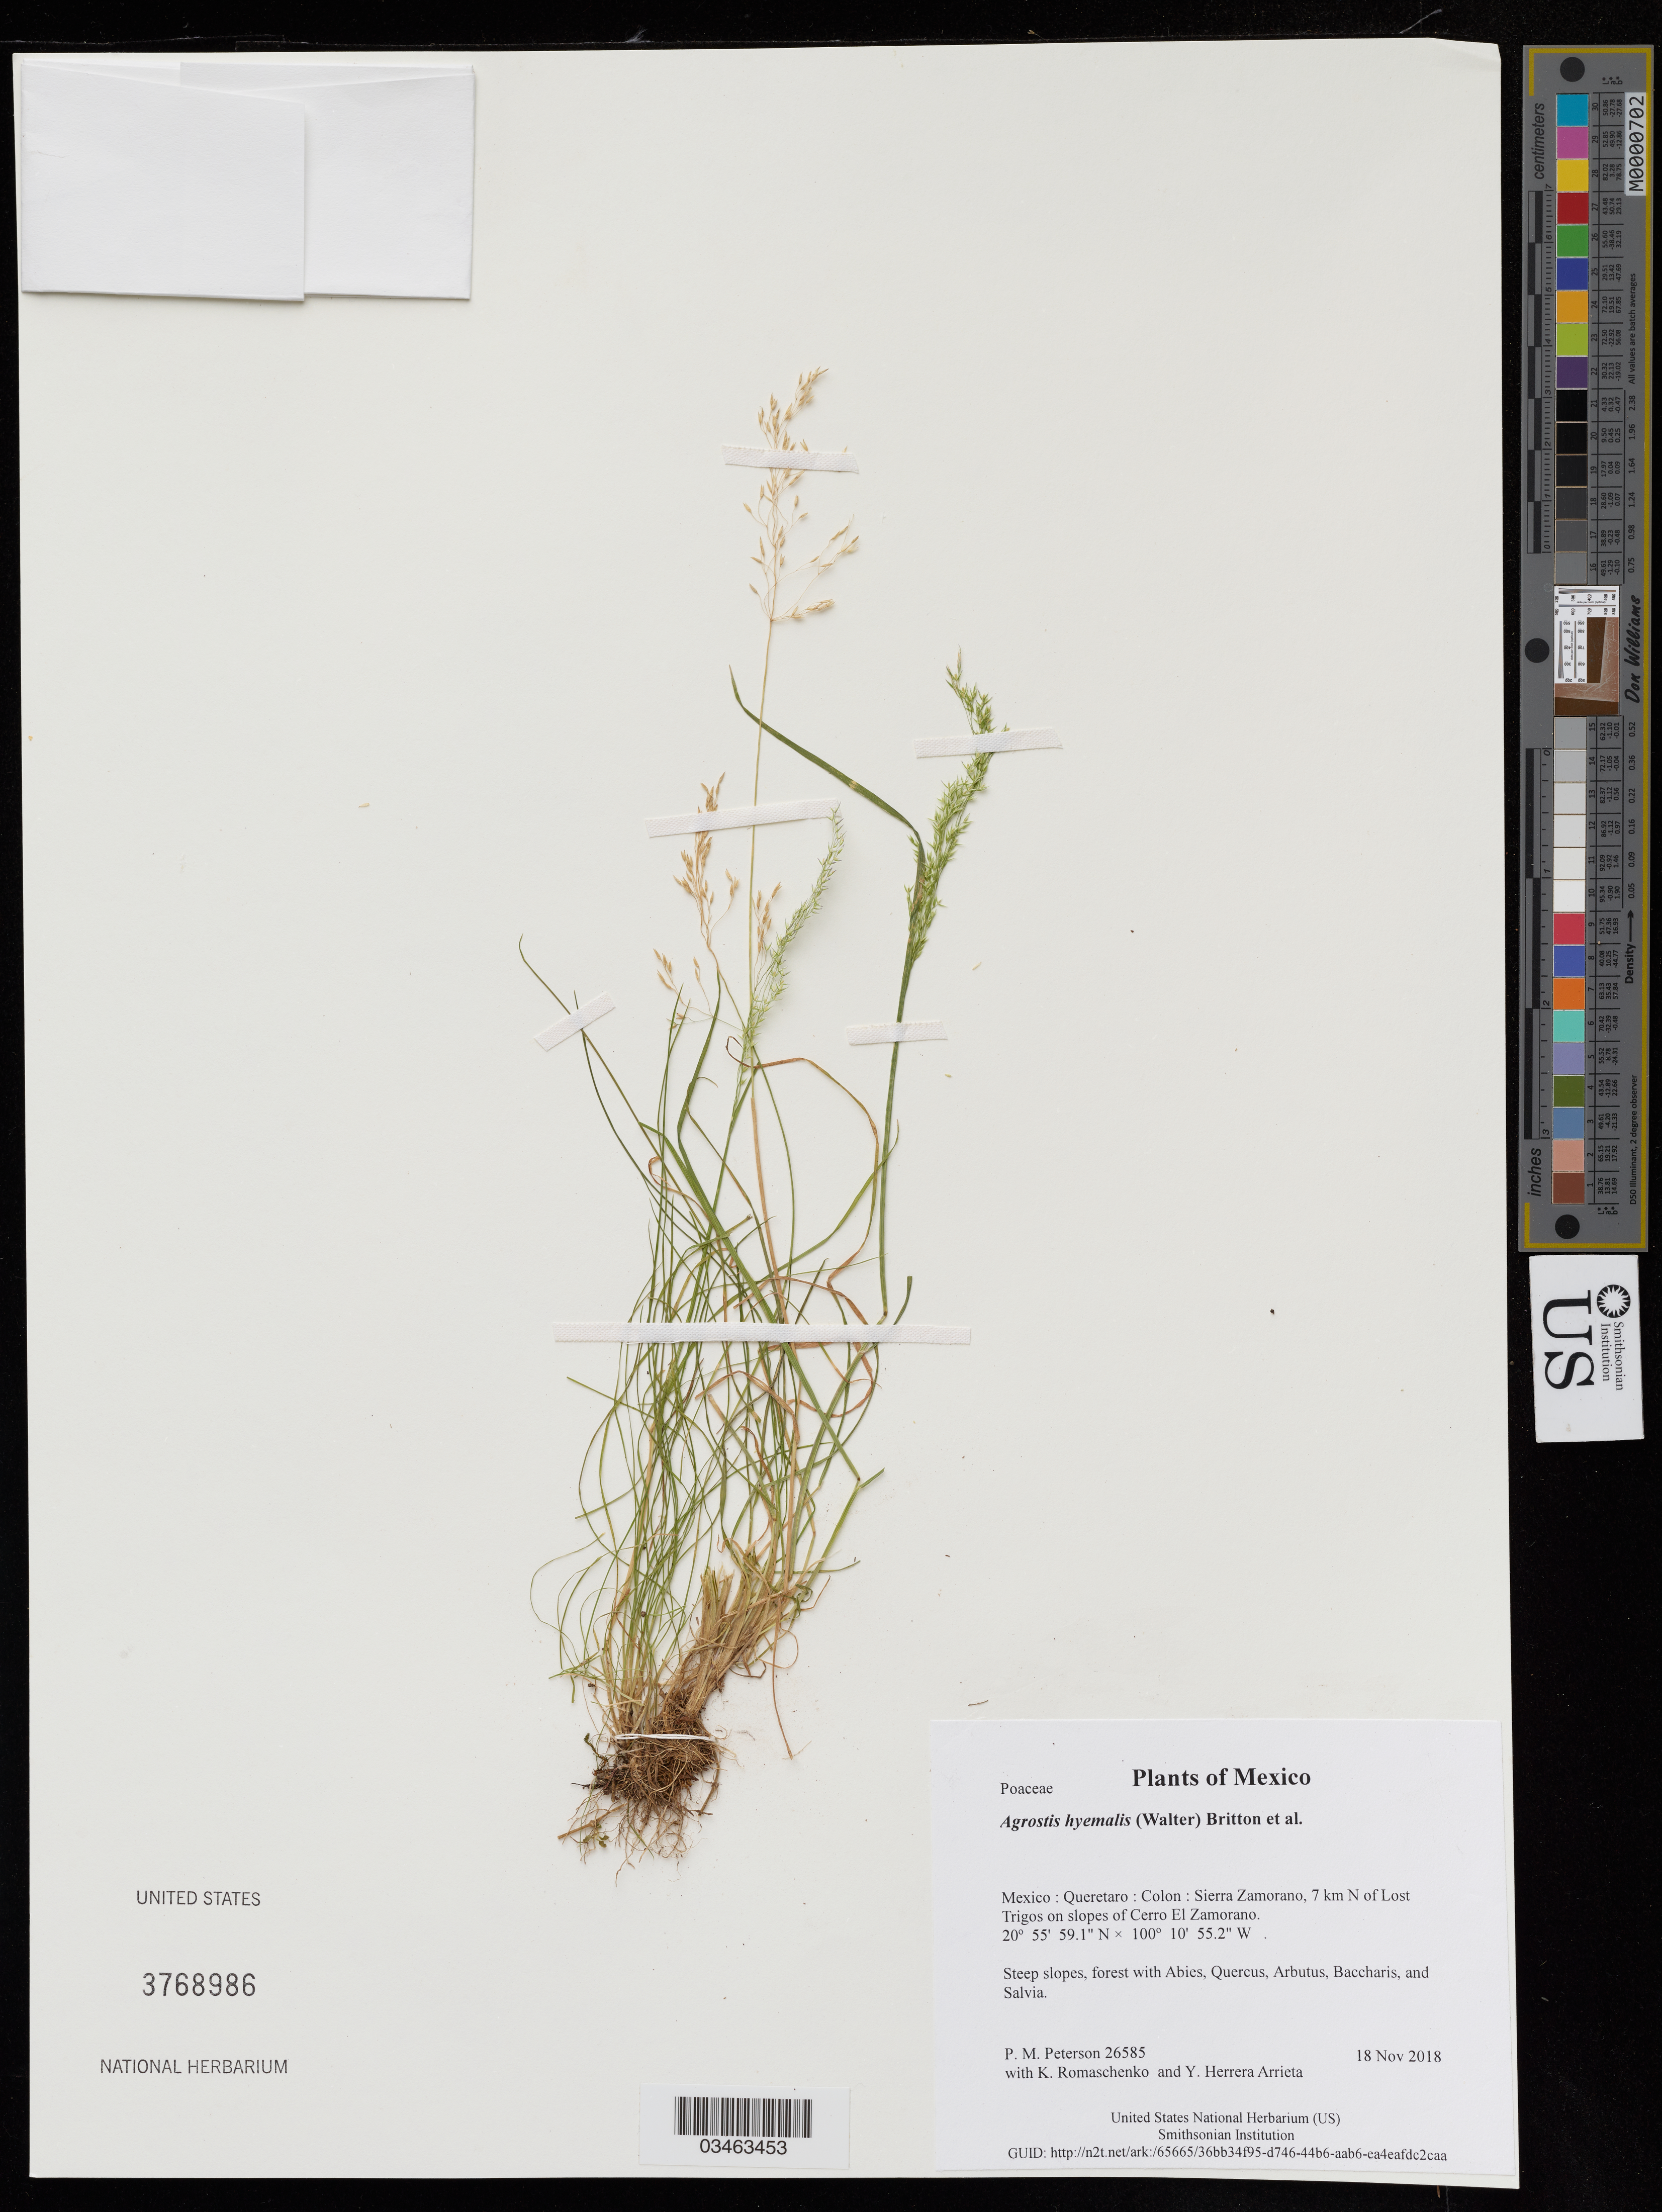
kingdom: Plantae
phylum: Tracheophyta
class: Liliopsida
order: Poales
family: Poaceae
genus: Agrostis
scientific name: Agrostis hyemalis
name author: (Walter) Britton et al.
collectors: P. M. Peterson, K. Romaschenko & Y. Herrera Arrieta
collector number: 26585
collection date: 2018-11-18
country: Mexico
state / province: Queretaro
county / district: Colon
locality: Sierra Zamorano, 7 km N of Lost Trigos on slopes of Cerro El Zamorano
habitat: Steep slopes, forest with Abies, Quercus, Arbutus, Baccharis, and Salvia.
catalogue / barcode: US 3768986